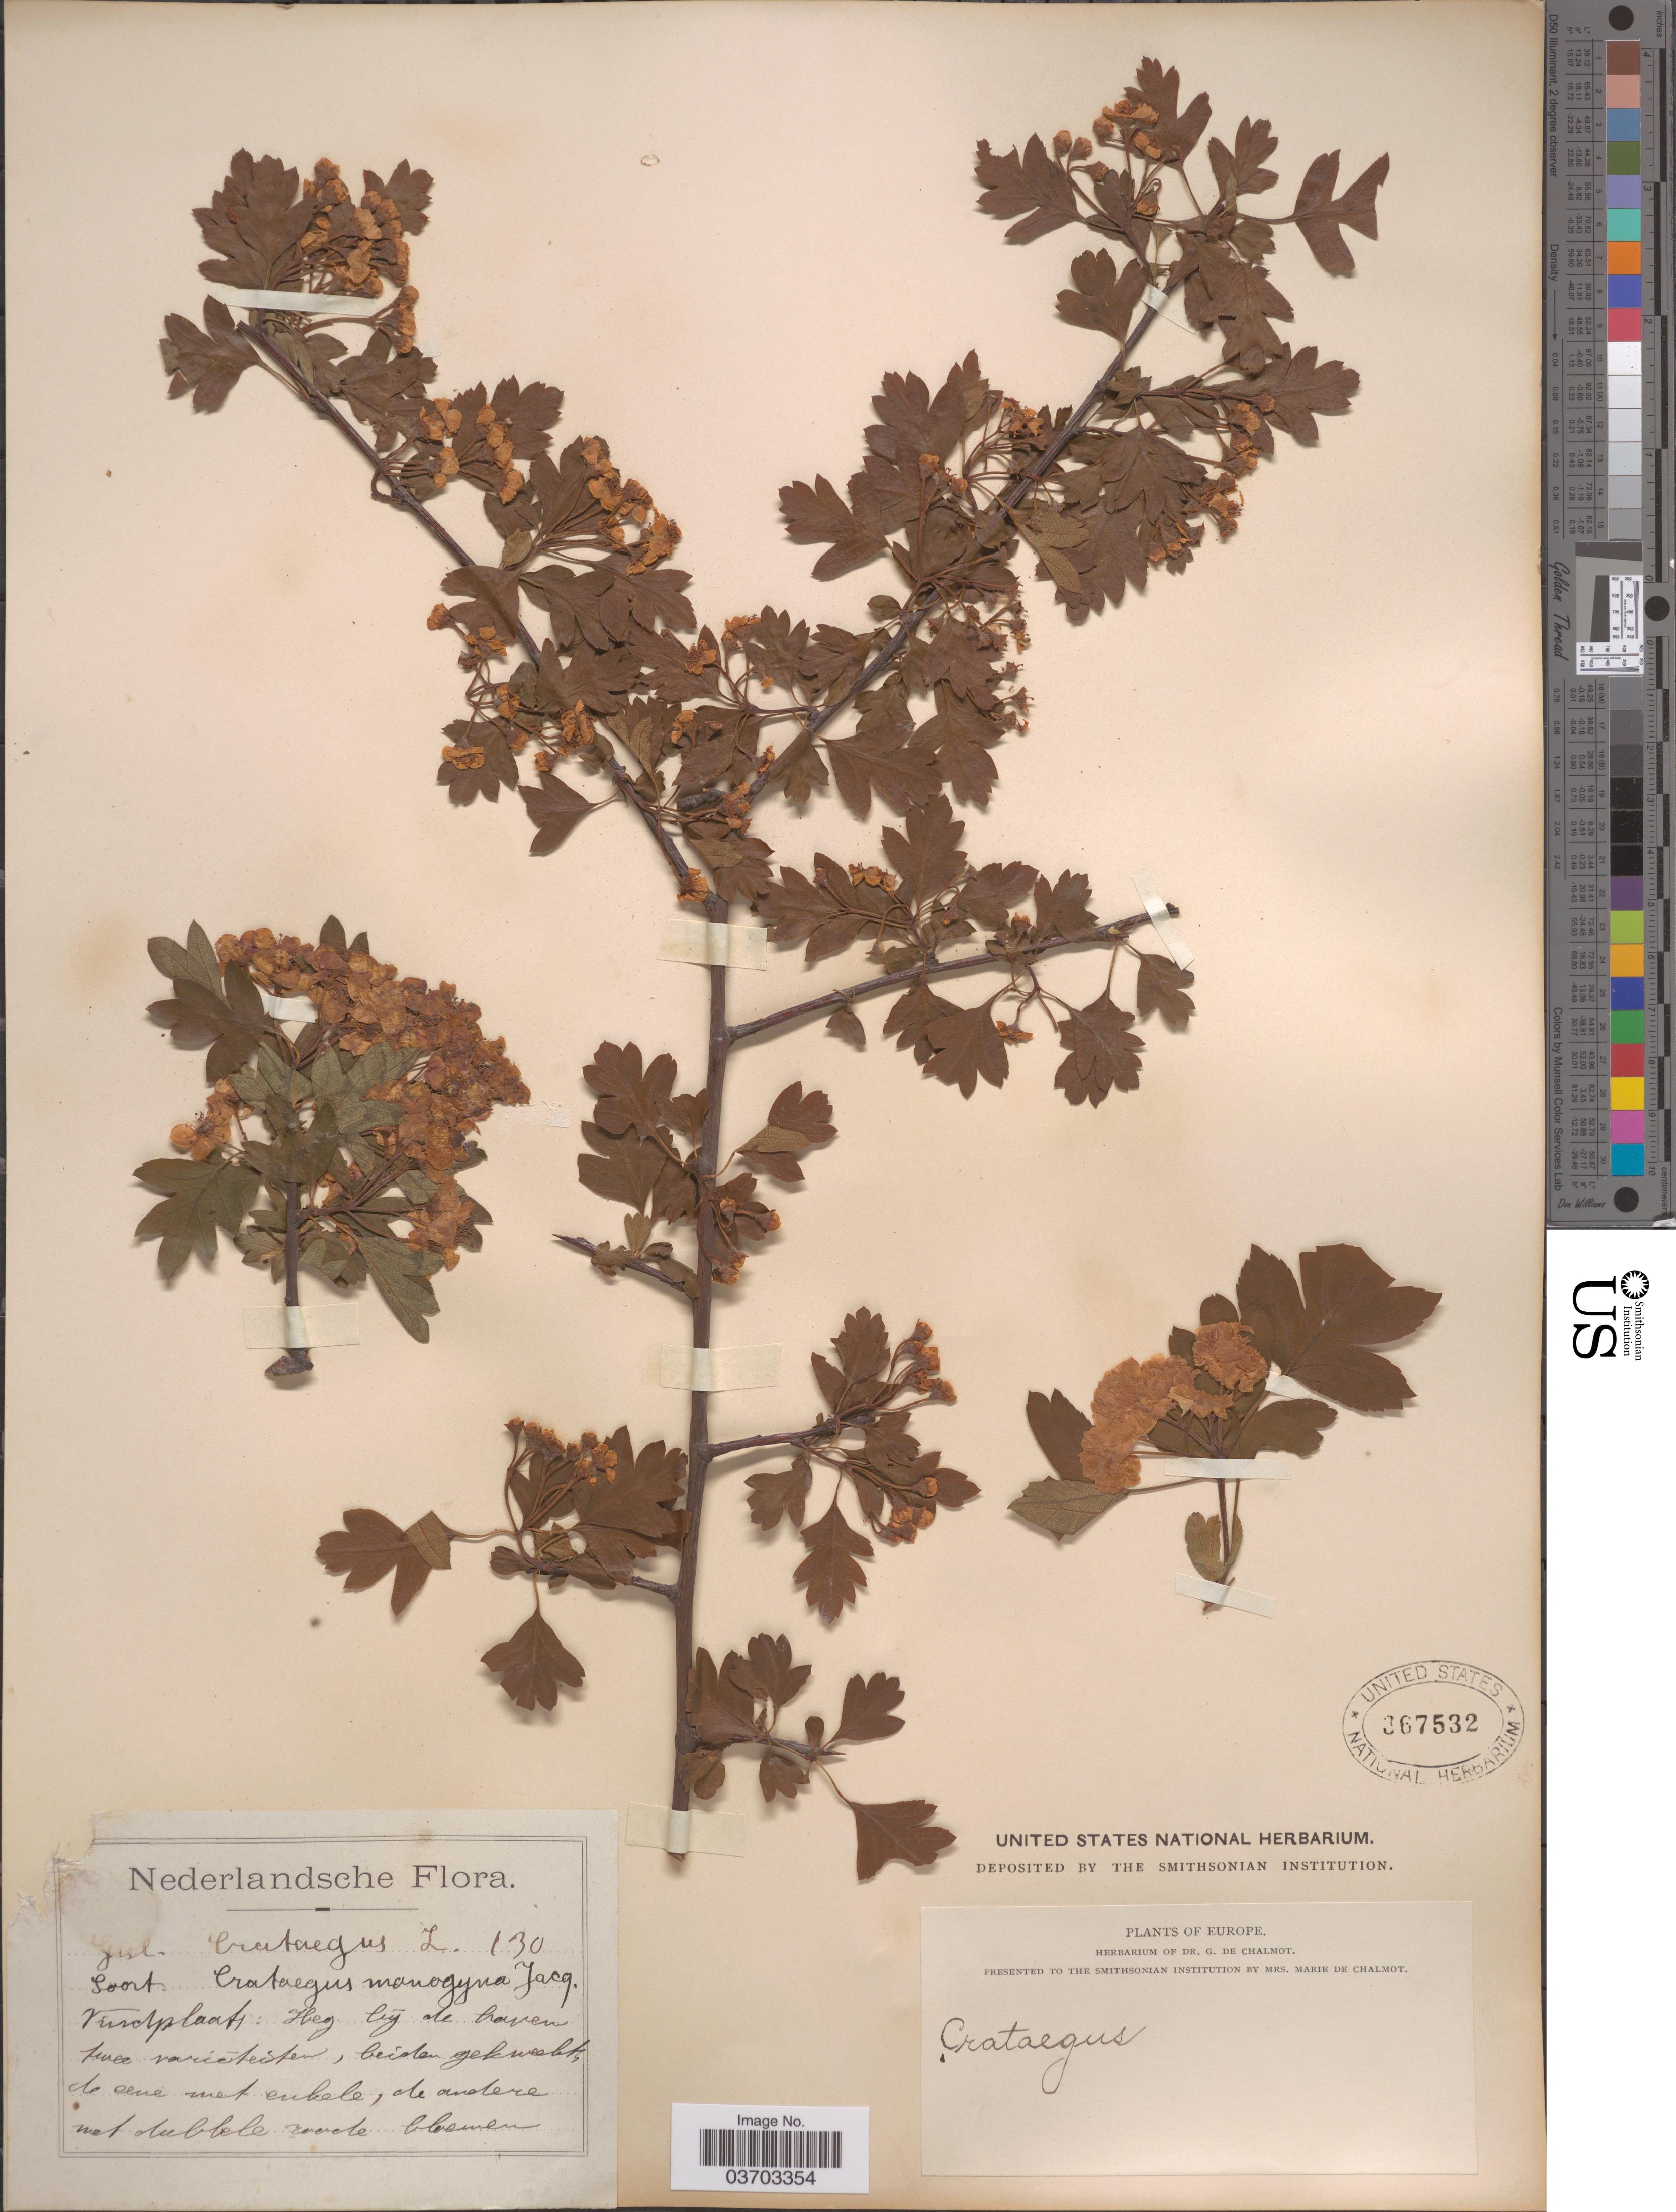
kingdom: Plantae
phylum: Tracheophyta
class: Magnoliopsida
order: Rosales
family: Rosaceae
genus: Crataegus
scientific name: Crataegus monogyna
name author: Lindin.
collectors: ex herb. G. de Chalmot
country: Netherlands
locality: Heg bij de haven.